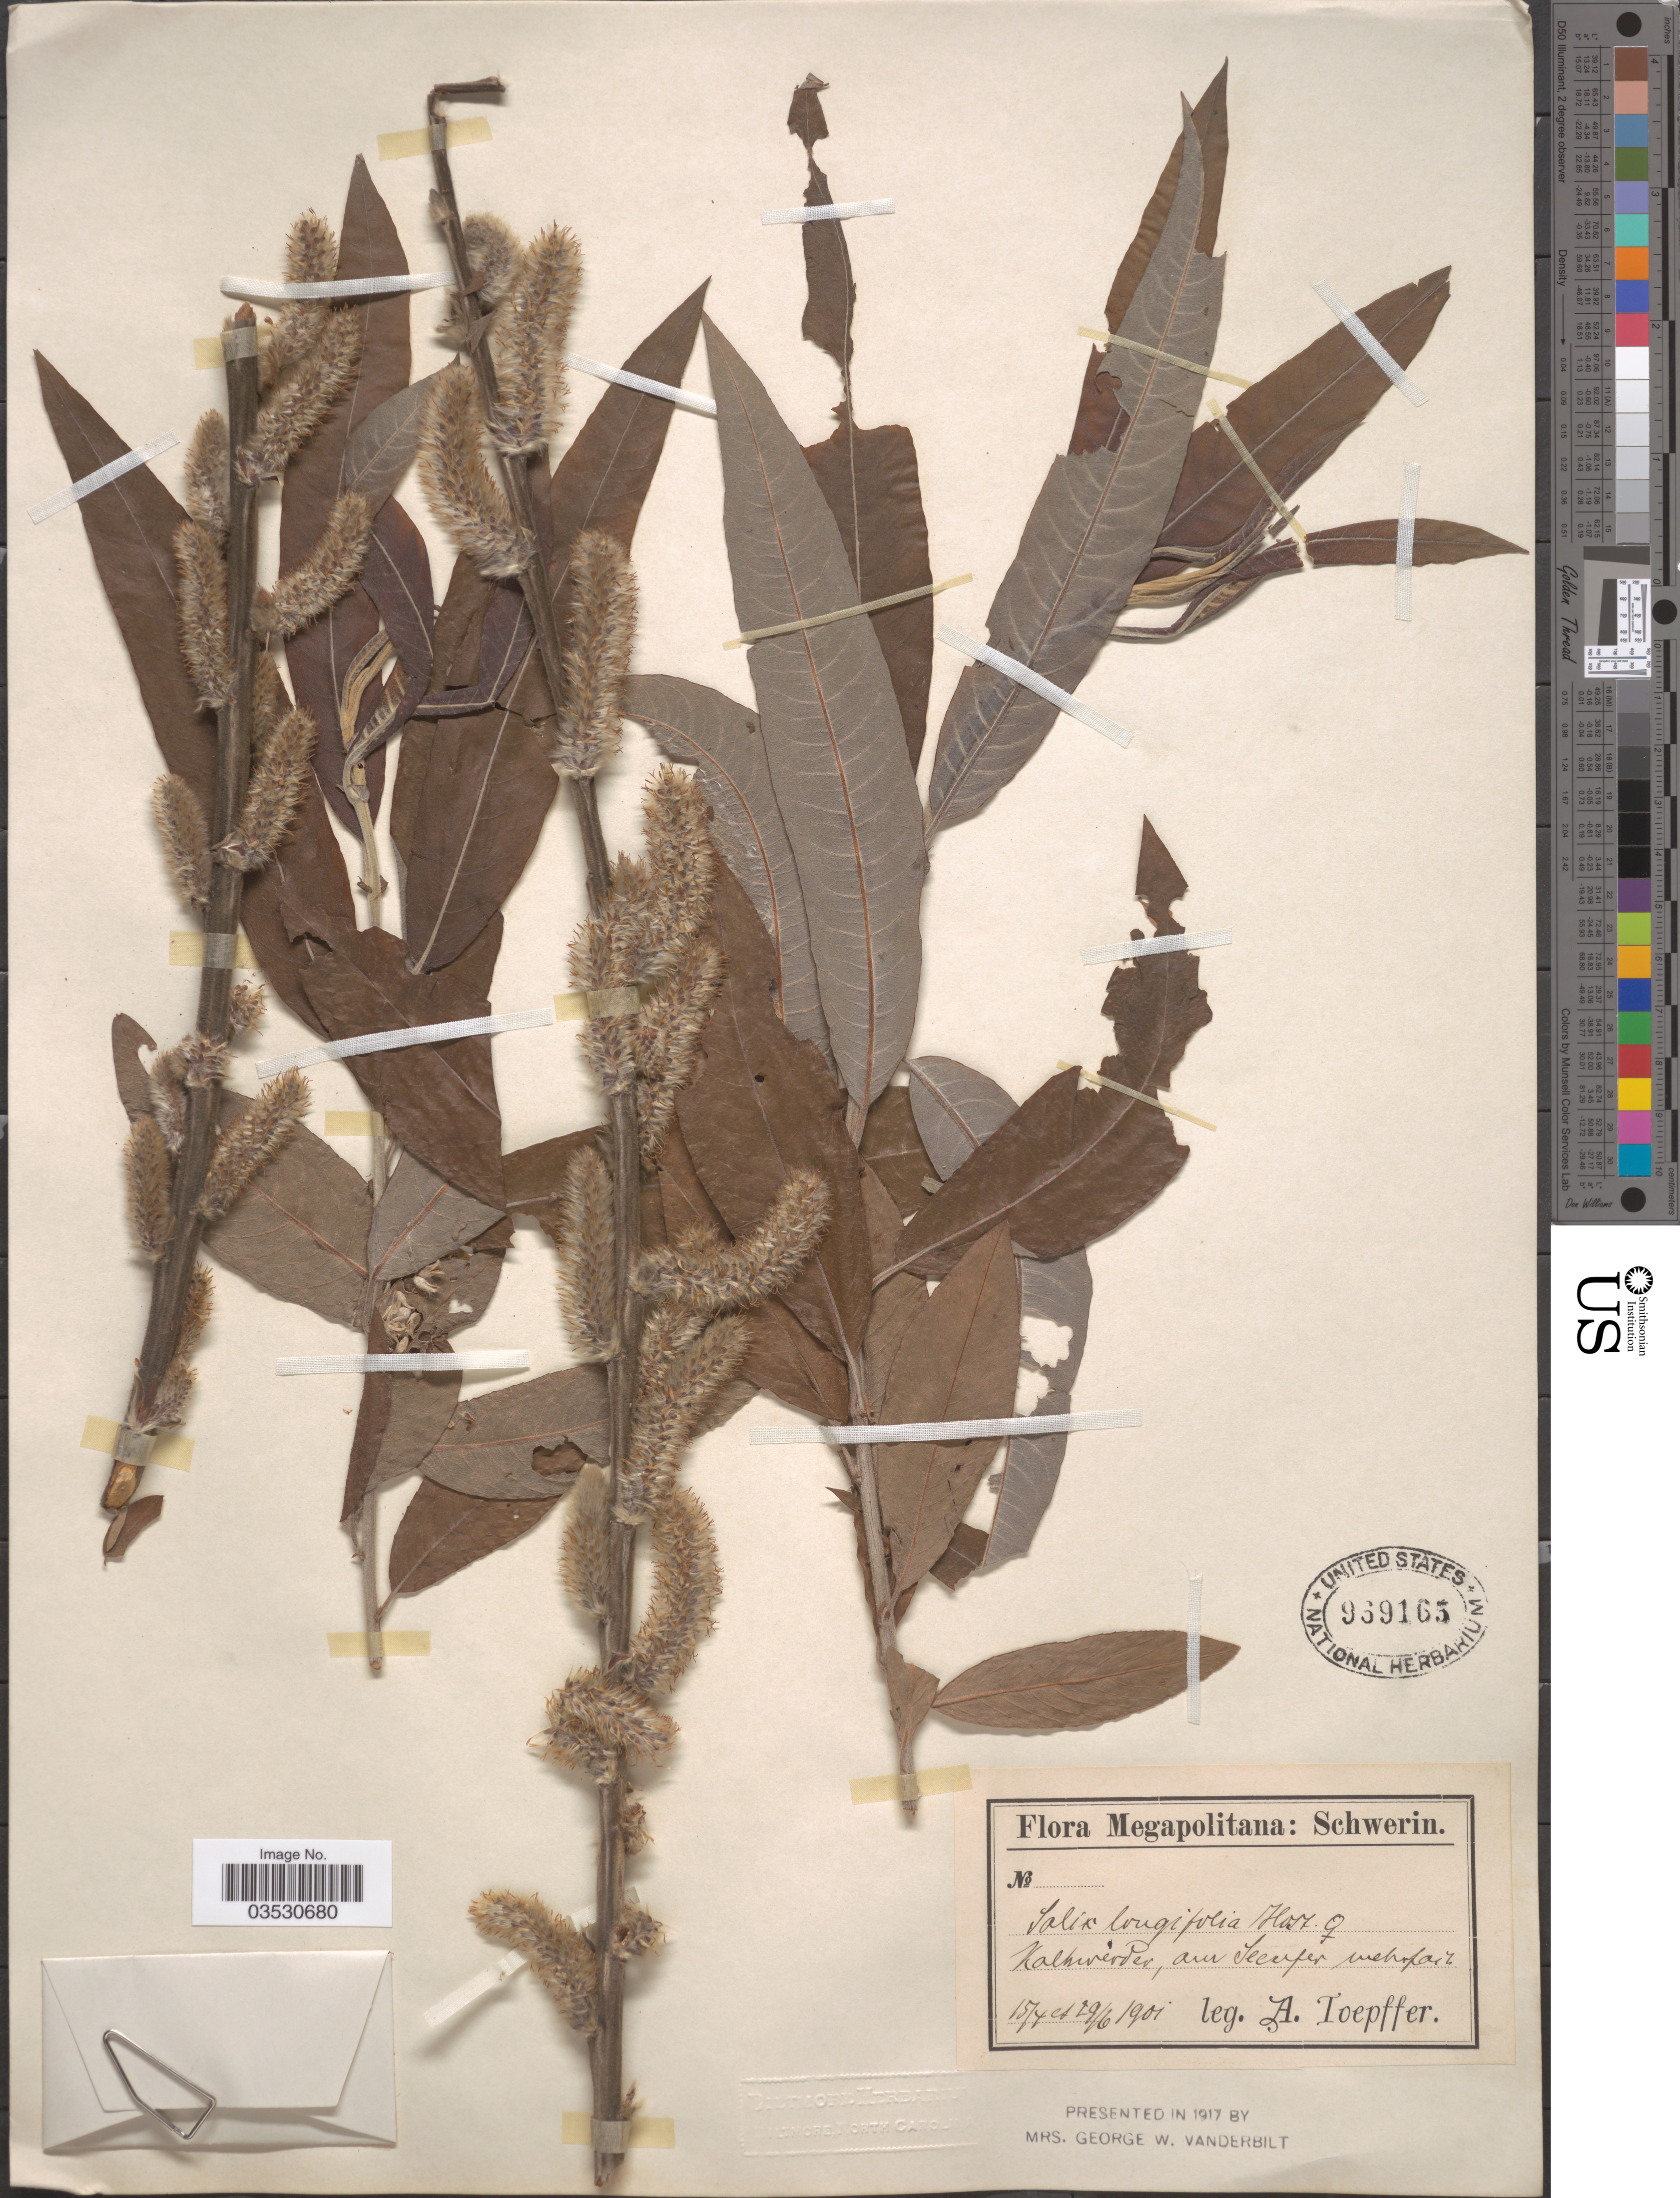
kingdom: Plantae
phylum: Tracheophyta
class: Magnoliopsida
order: Malpighiales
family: Salicaceae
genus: Salix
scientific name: Salix longifolia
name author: Host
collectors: A. Toepffer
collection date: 1901-04-15/1901-06-29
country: Germany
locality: Megapolitana: Schwerin. Kalkwerder, am Seeufer mehrfach.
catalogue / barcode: US 969165